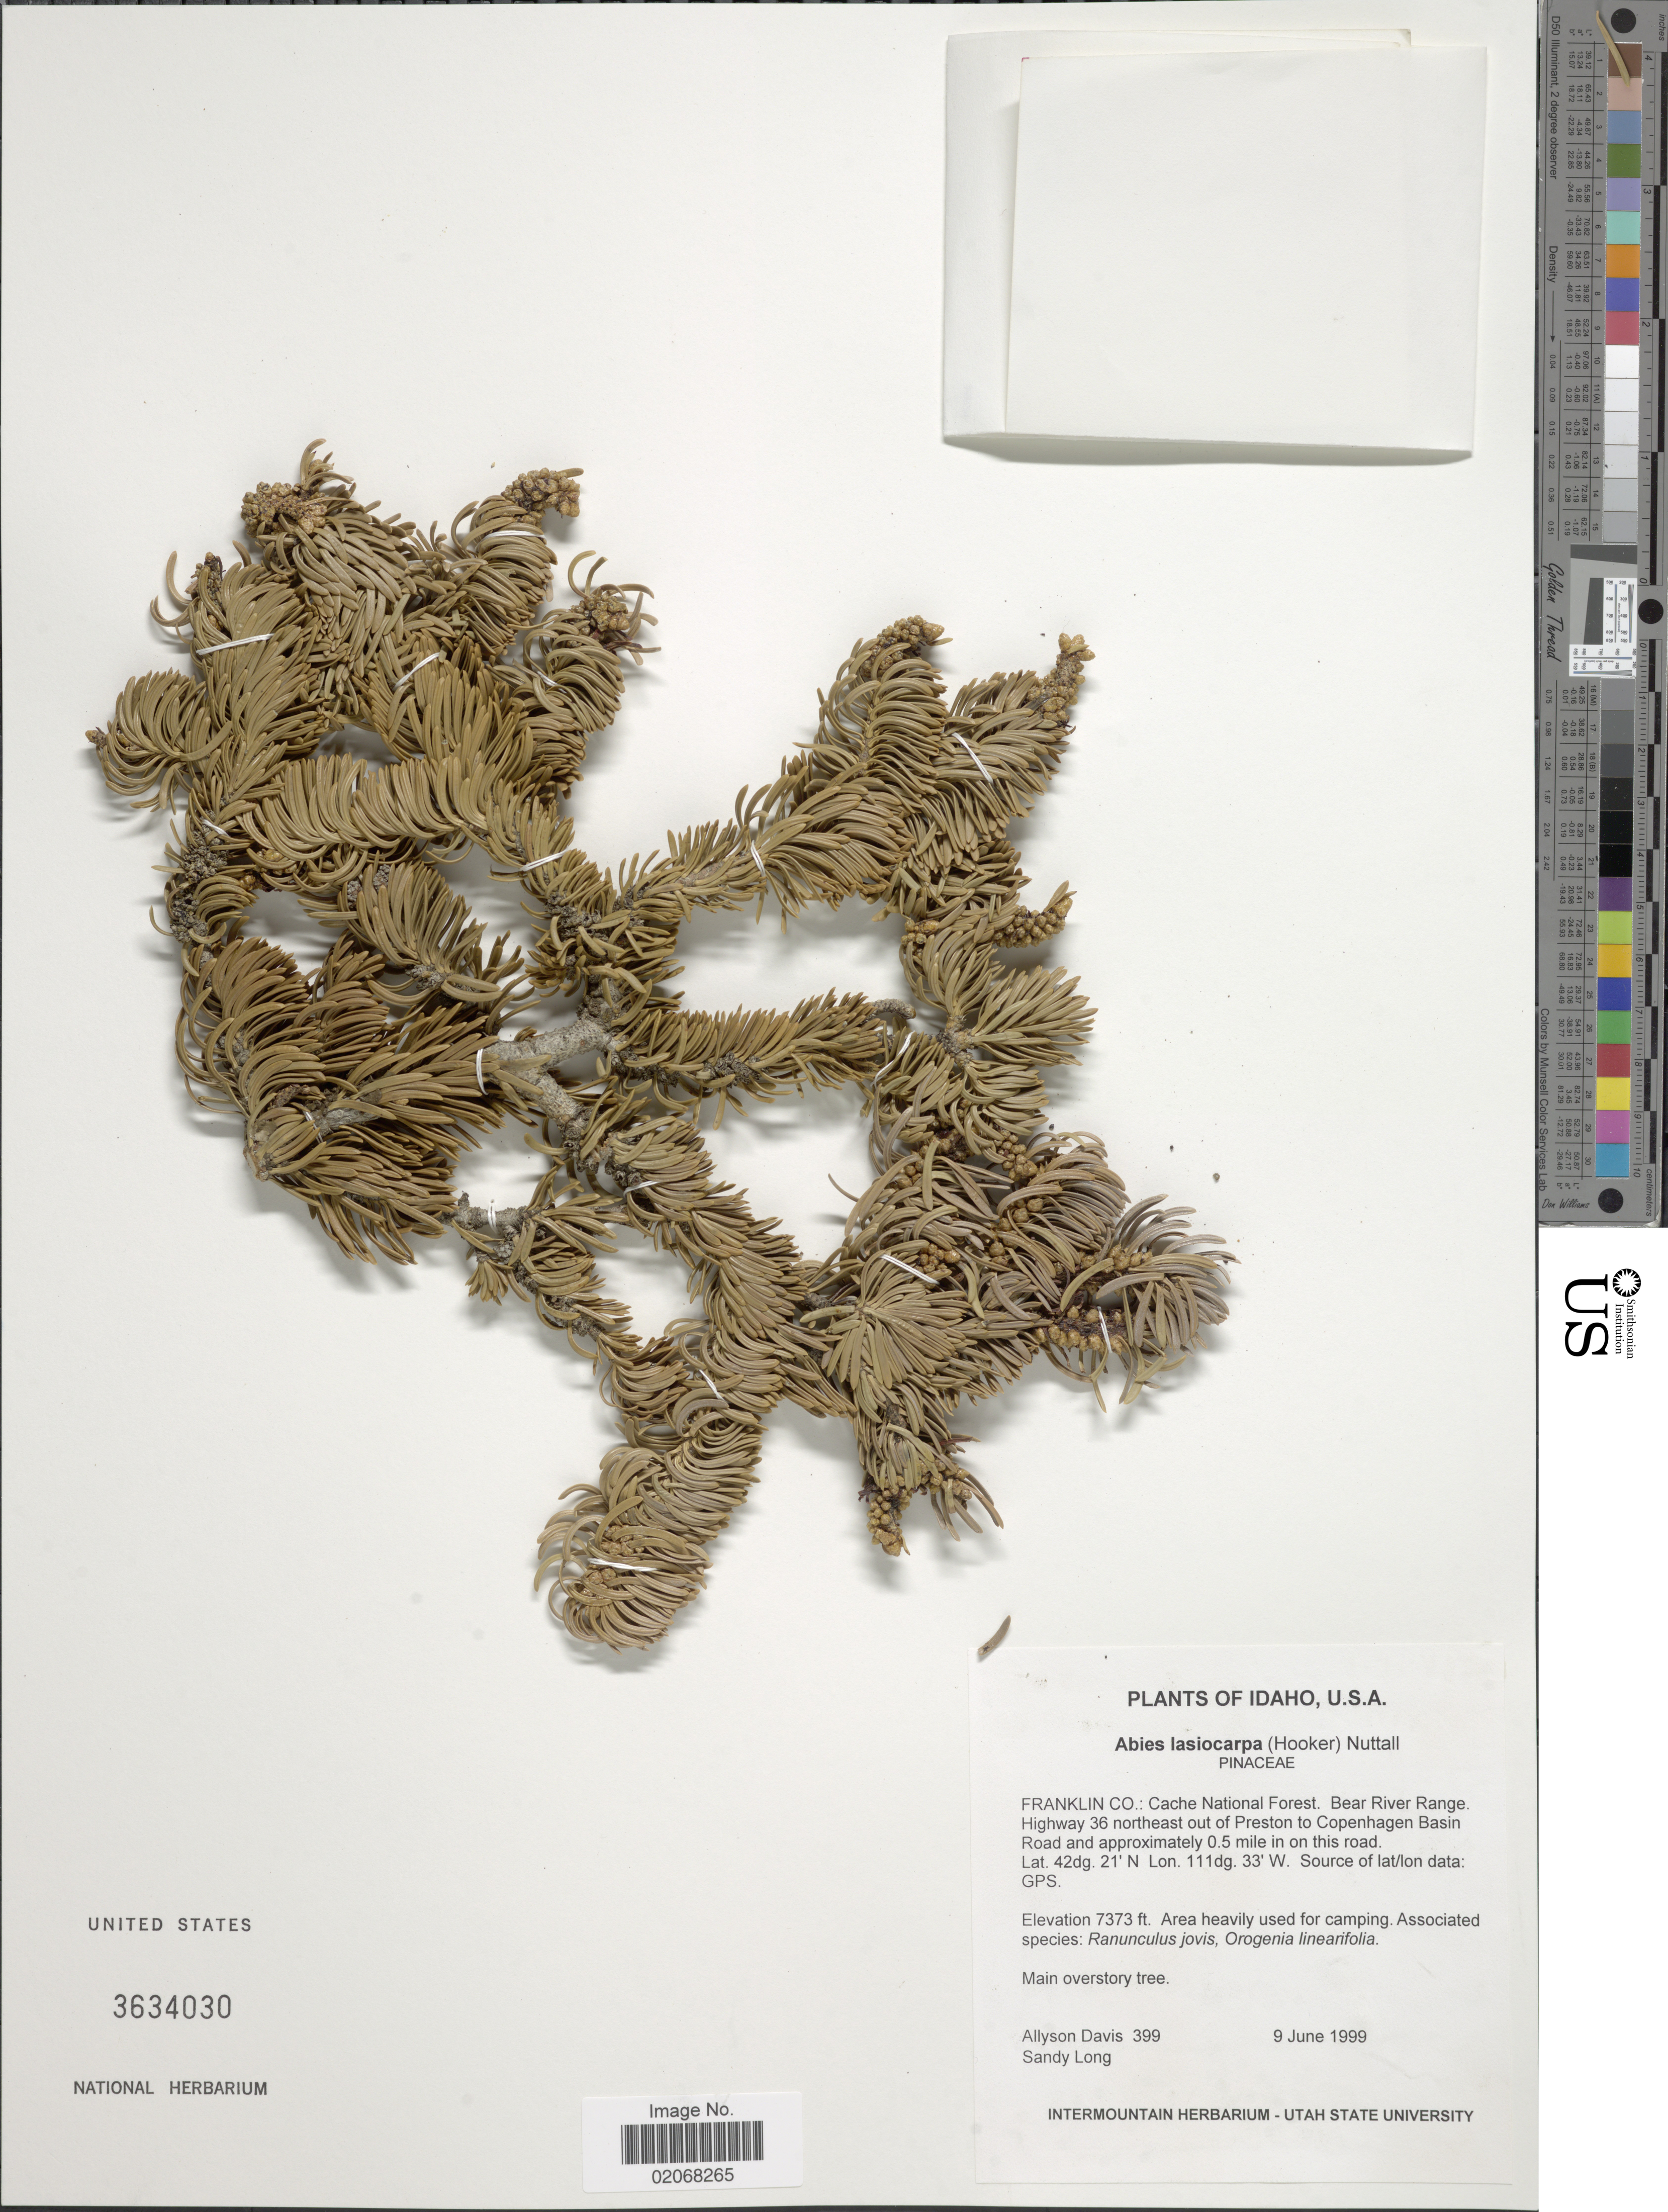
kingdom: Plantae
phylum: Tracheophyta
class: Pinopsida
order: Pinales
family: Pinaceae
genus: Abies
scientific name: Abies lasiocarpa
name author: (Hook.) Nutt.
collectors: A. Davis & S. Long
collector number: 399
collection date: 1999-06-09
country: United States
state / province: Idaho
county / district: Franklin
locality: Cache National Forest. Bear River Range. Highway 36 northeast out of Preston to Copenhagen Basin Road and approximately 0.5 mile in on this road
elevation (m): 2247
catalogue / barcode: US 3634030